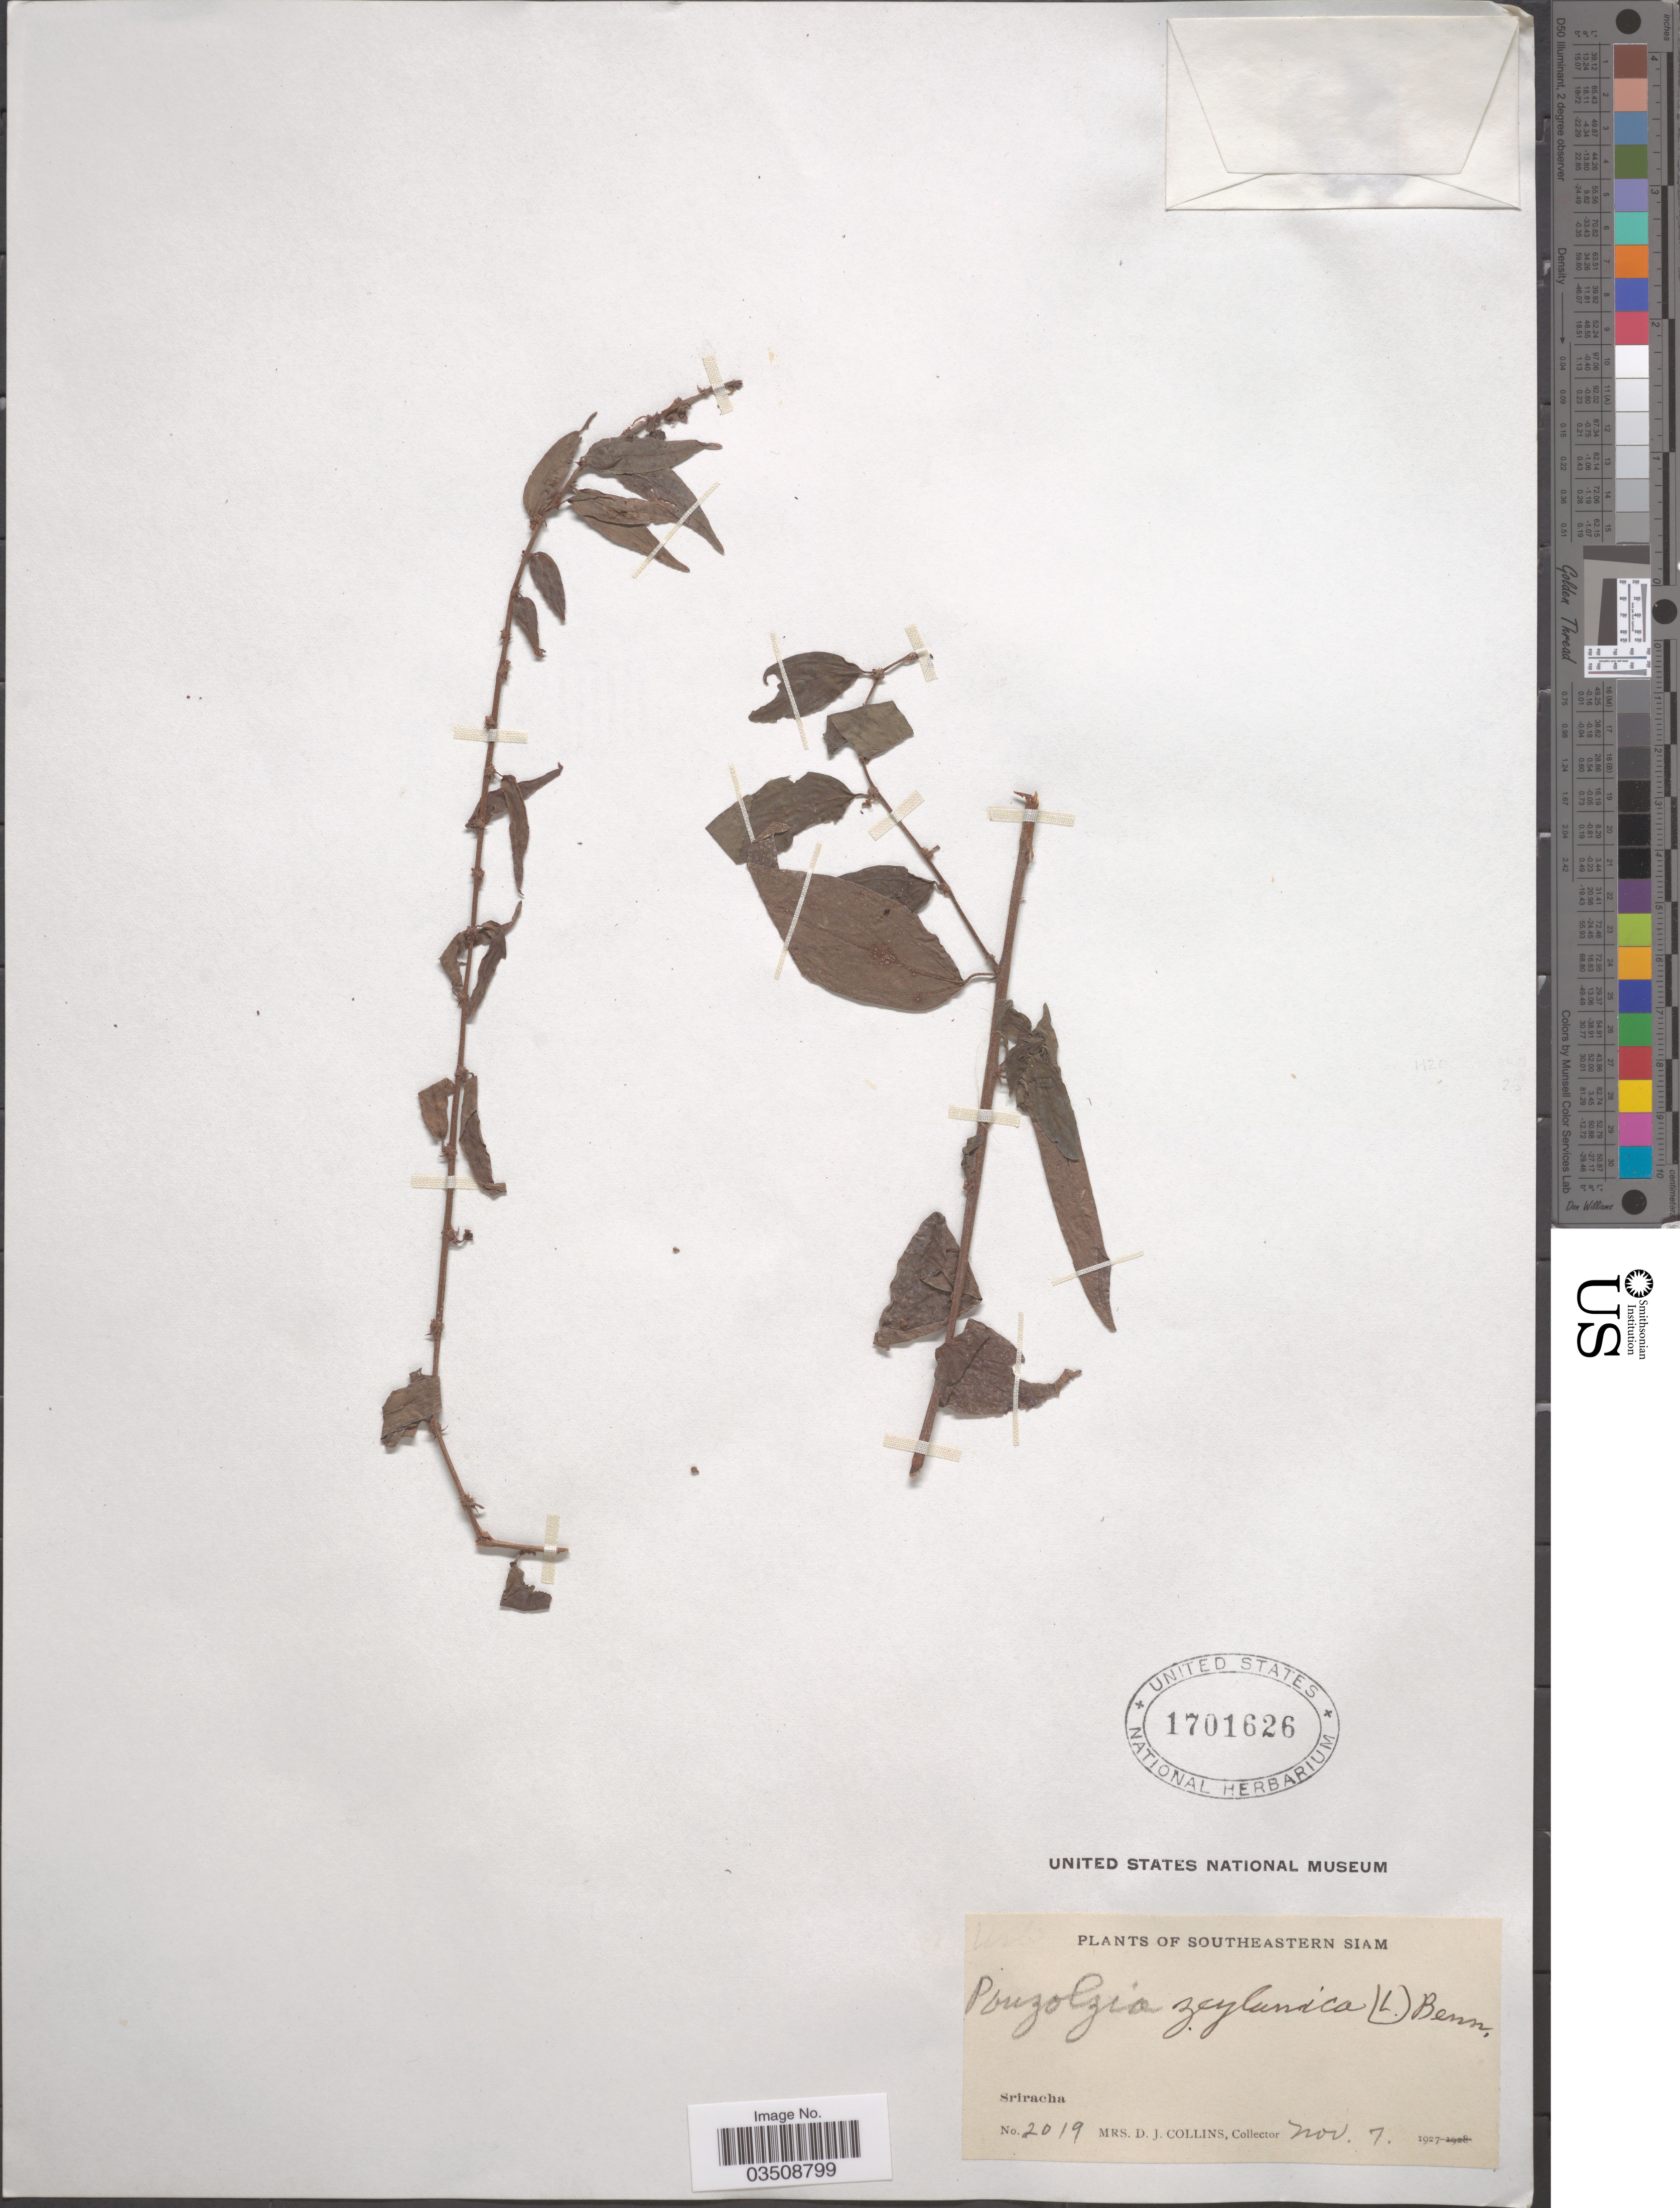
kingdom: Plantae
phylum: Tracheophyta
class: Magnoliopsida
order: Rosales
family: Urticaceae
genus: Pouzolzia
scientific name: Pouzolzia zeylanica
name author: (L.) Benn.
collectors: Mrs. D. J. Collins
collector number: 2019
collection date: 1927-11-07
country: Thailand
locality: Southeastern Siam. Sriracha.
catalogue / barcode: US 1701626